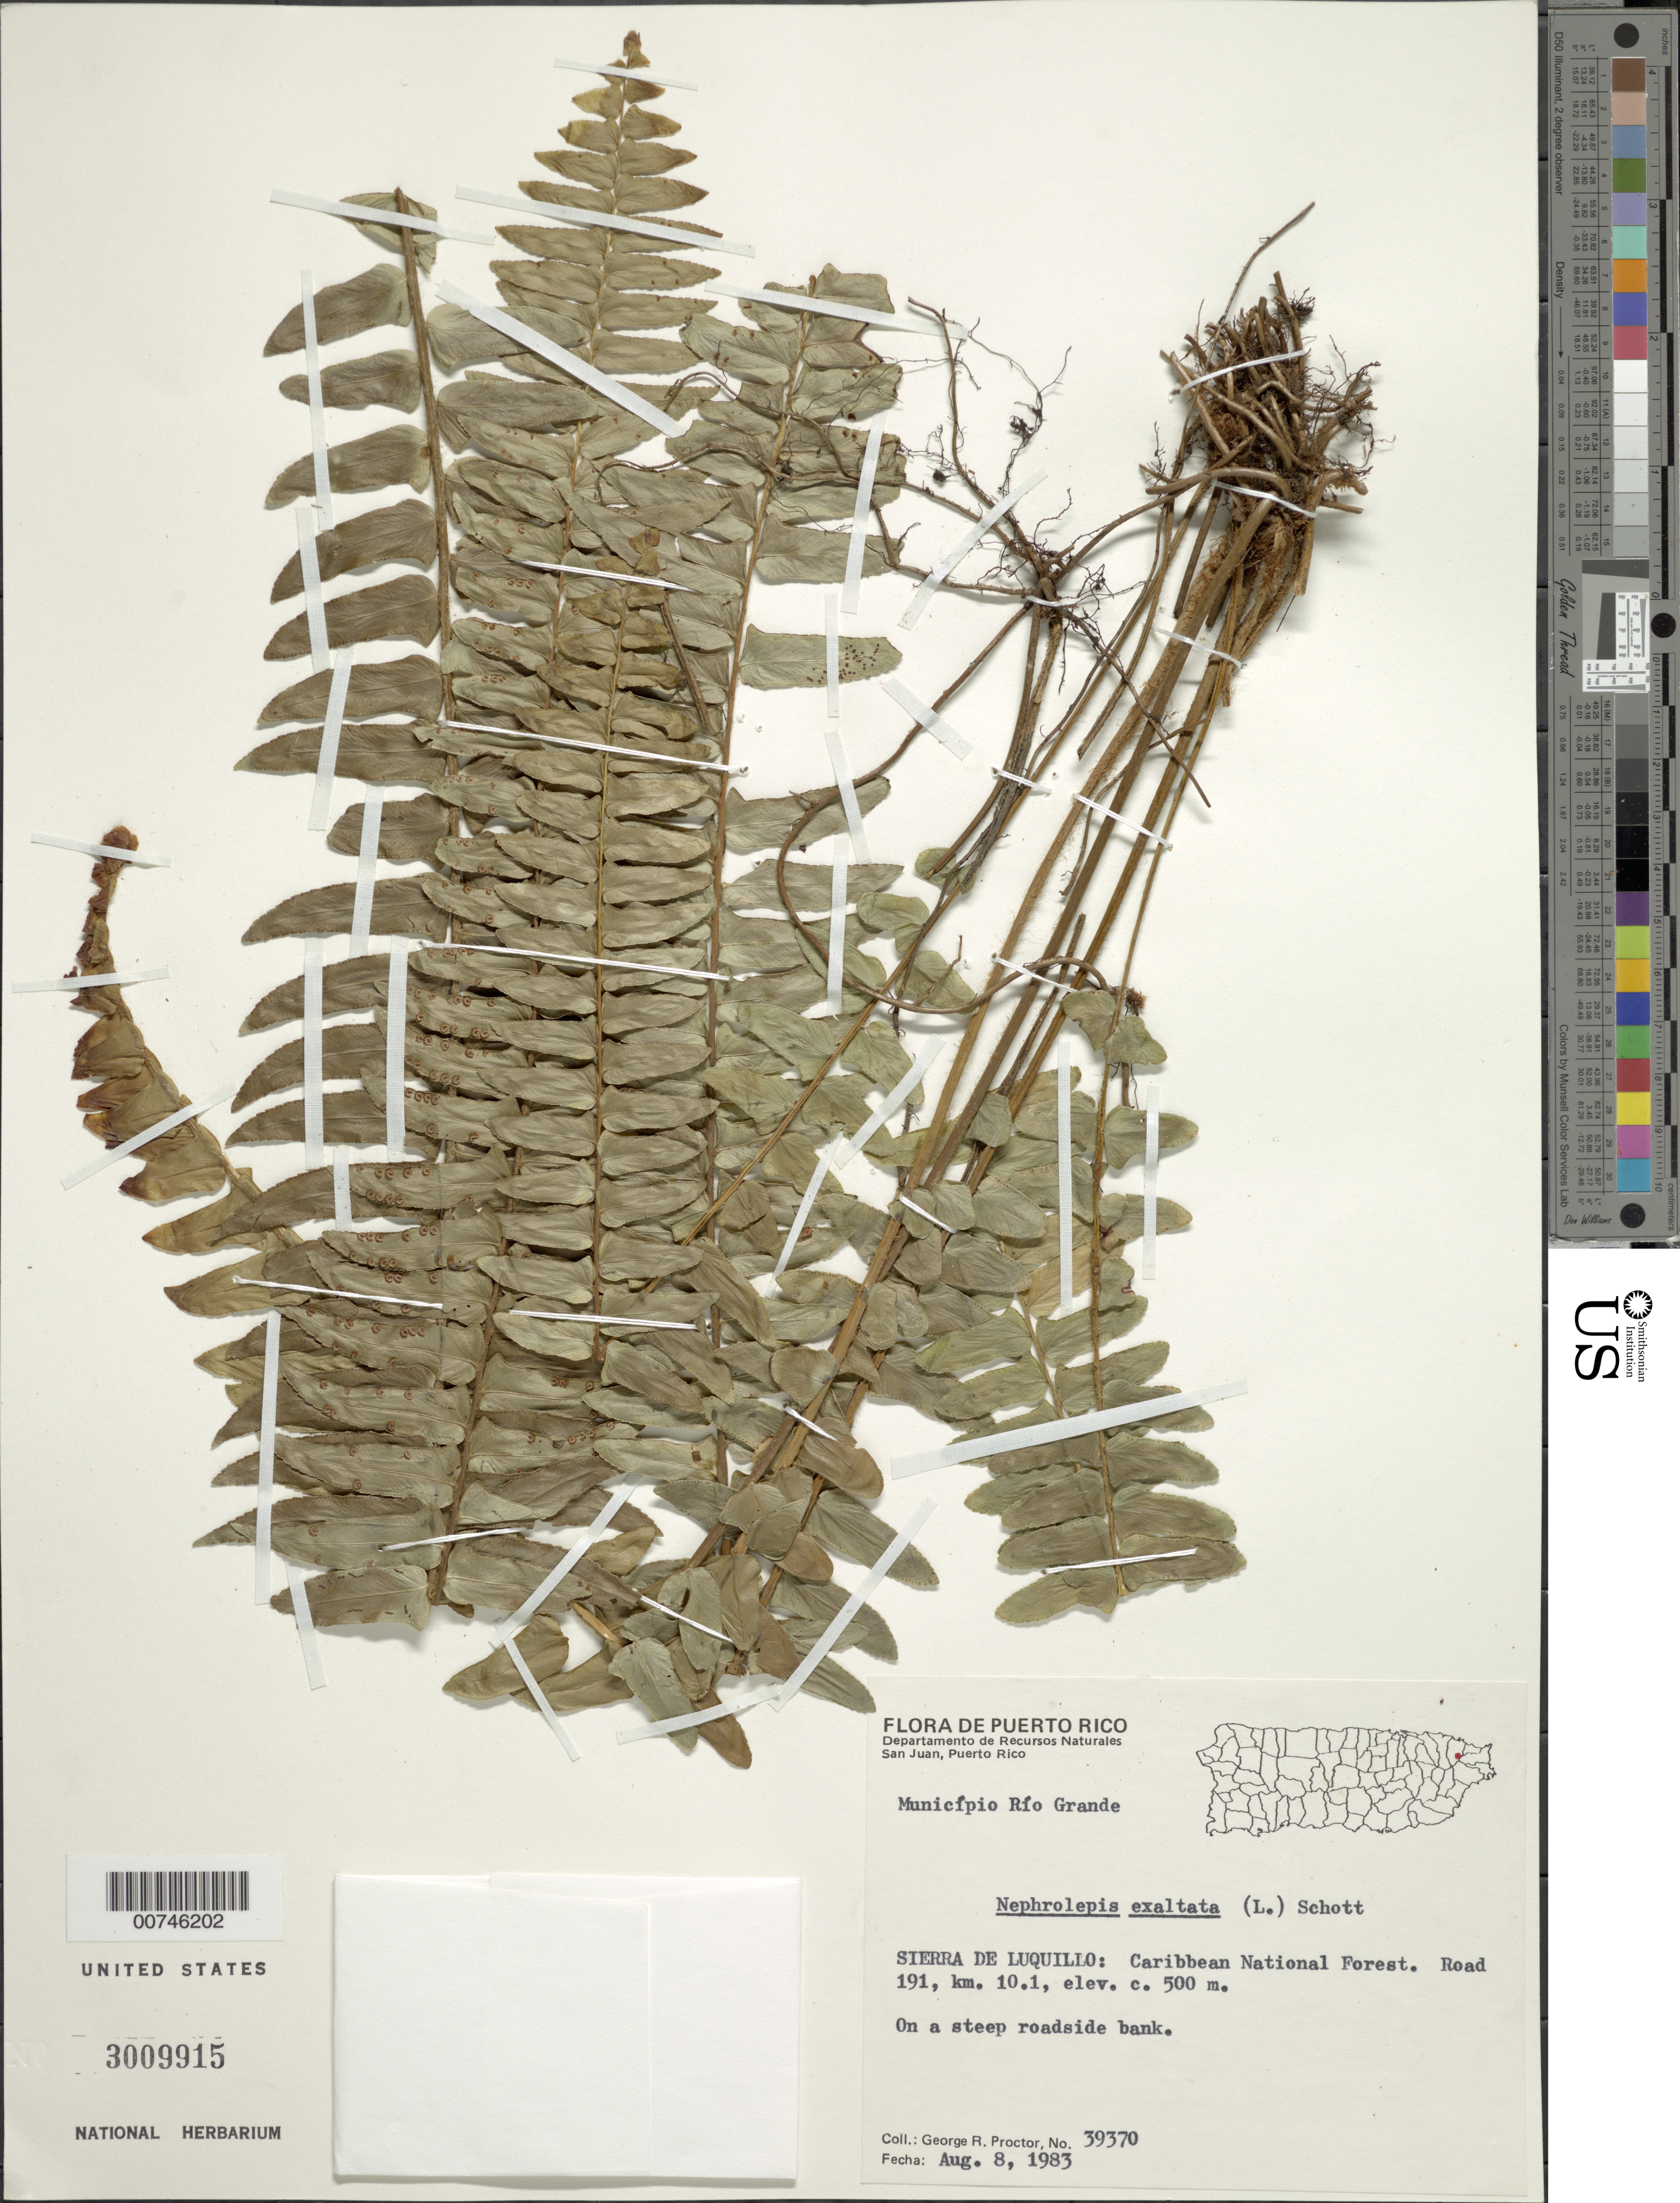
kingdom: Plantae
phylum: Tracheophyta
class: Polypodiopsida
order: Polypodiales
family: Nephrolepidaceae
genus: Nephrolepis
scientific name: Nephrolepis exaltata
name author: (L.) Schott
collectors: G. R. Proctor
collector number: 39370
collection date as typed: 08 Aug 1983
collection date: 1983-08-08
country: Puerto Rico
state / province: Río Grande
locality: Sierra de Luquillo: Caribbean National Forest. Road 191, km 10.1, Municipio Rio Grande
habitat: On a steep roadside bank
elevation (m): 500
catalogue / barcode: US 3009915